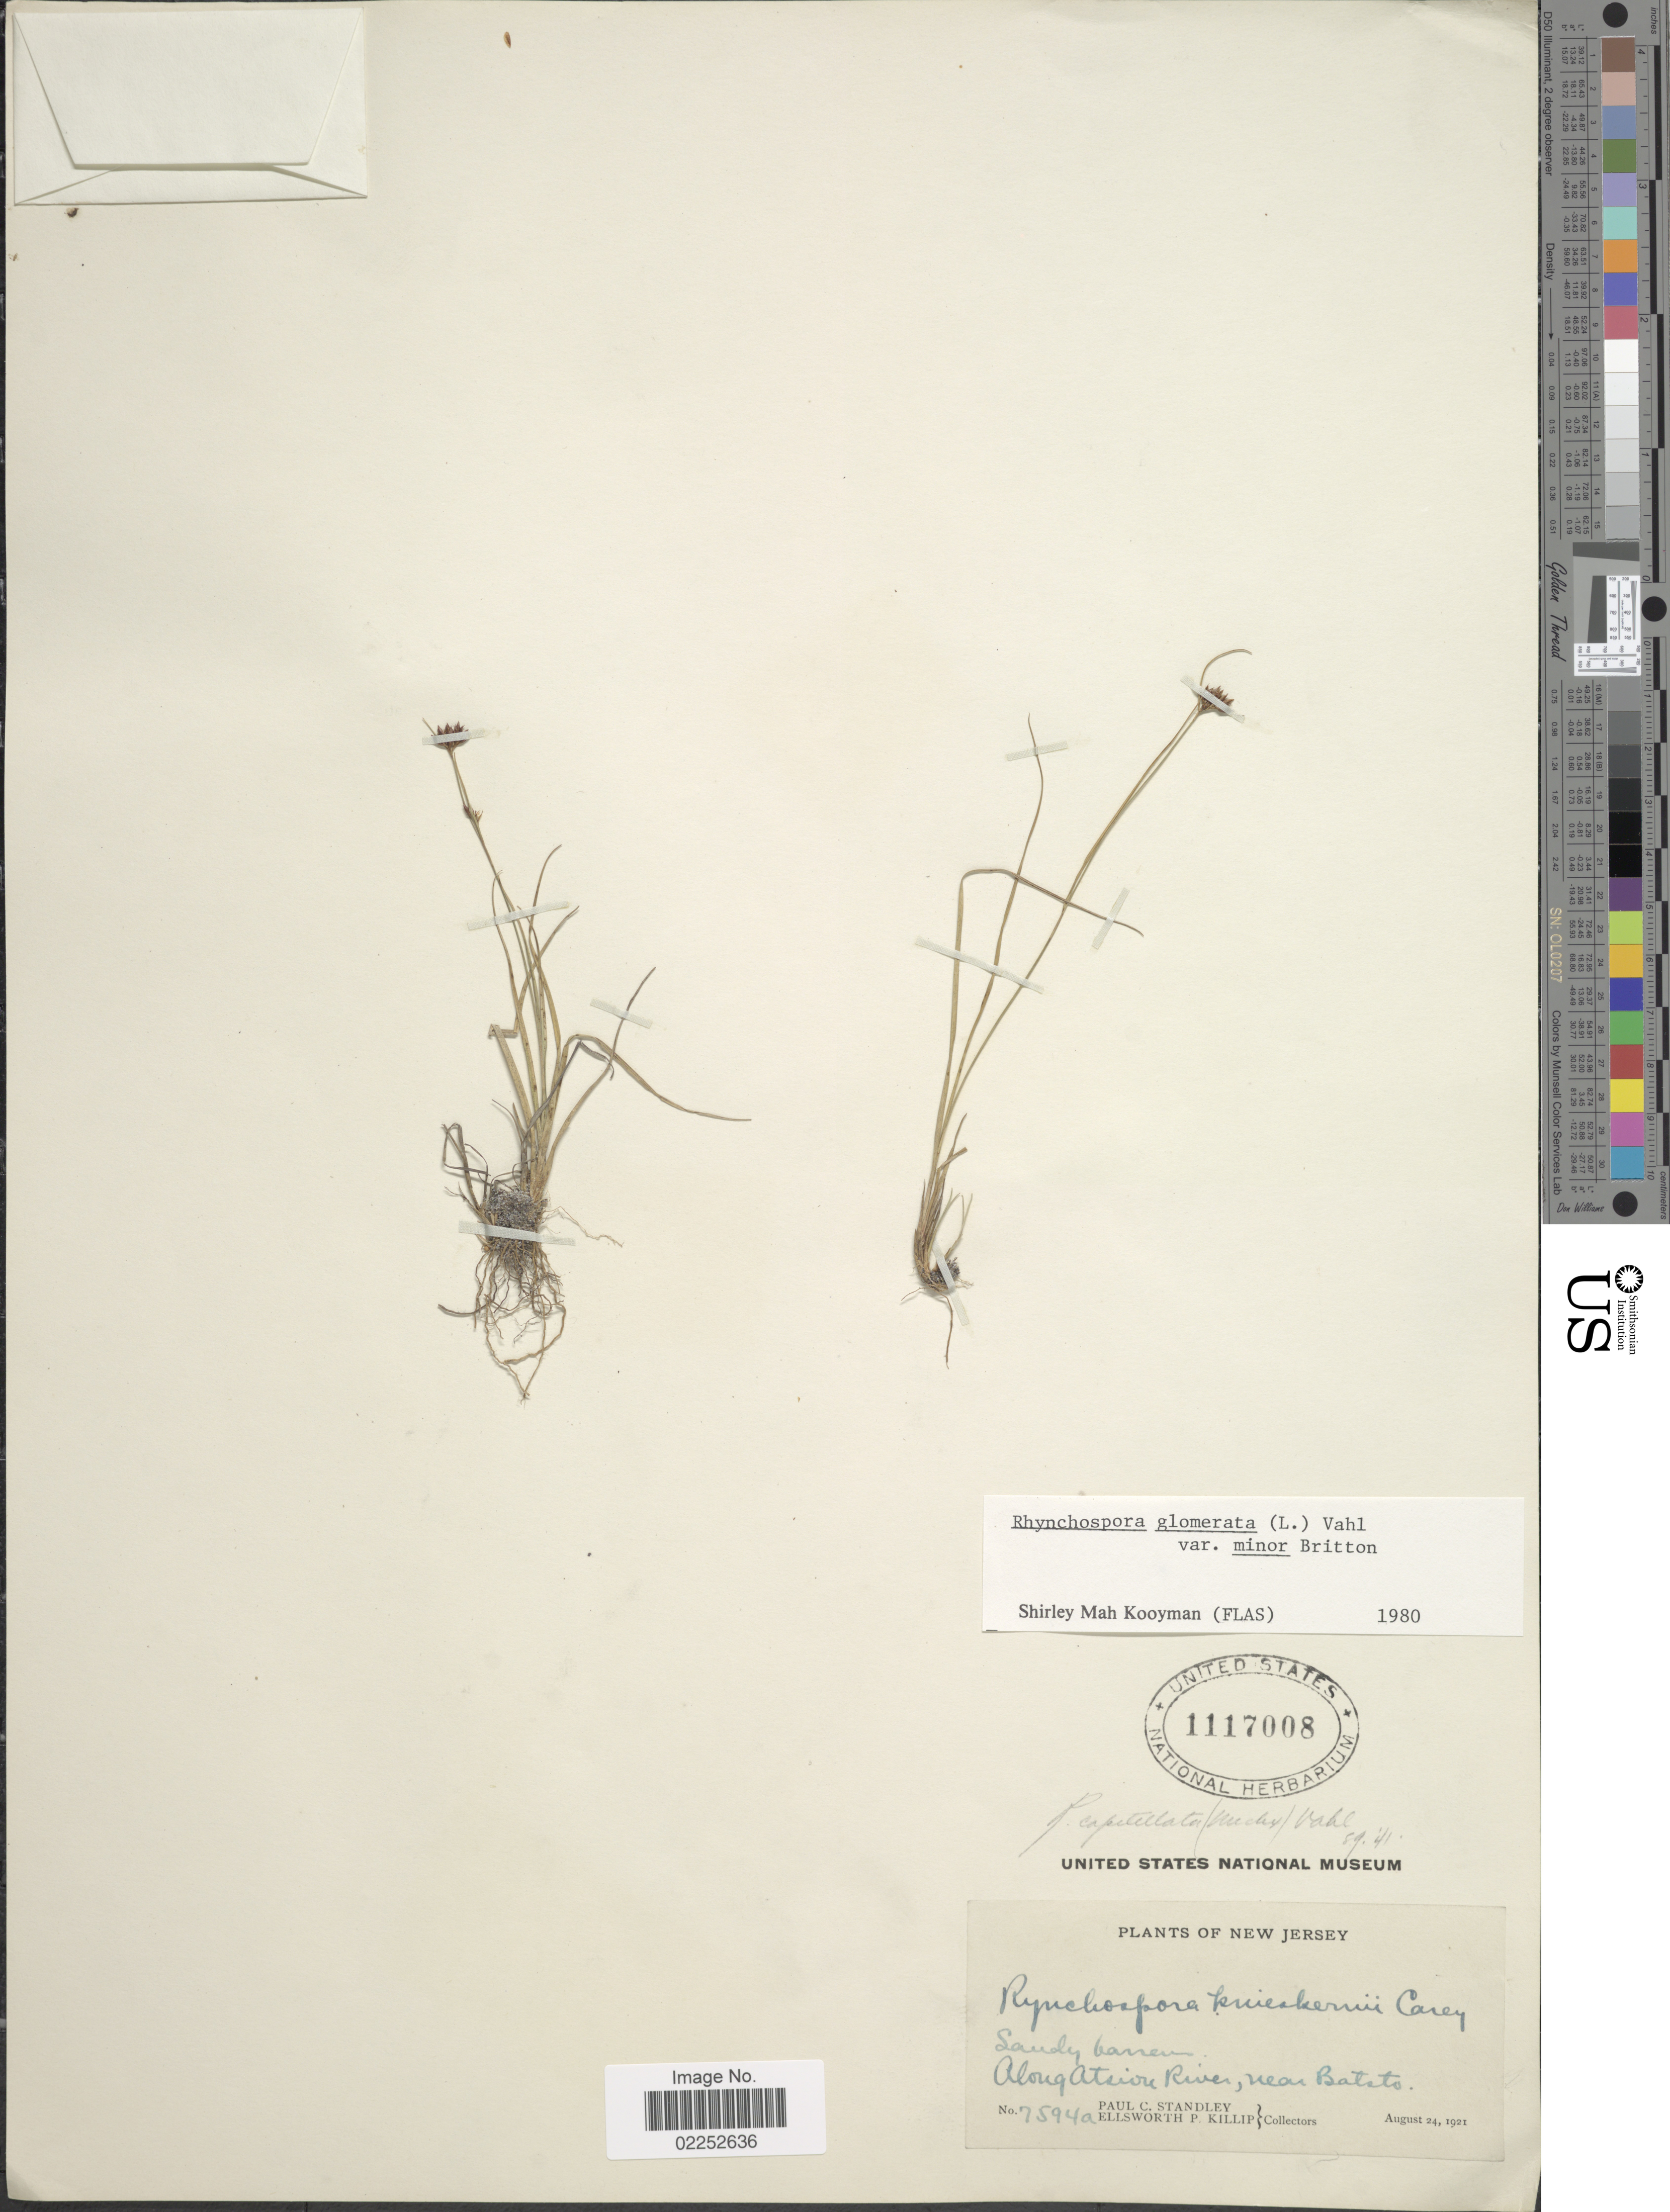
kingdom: Plantae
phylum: Tracheophyta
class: Liliopsida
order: Poales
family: Cyperaceae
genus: Rhynchospora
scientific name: Rhynchospora capitellata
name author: (Michx.) Vahl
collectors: P. C. Standley & E. P. Killip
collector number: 7594a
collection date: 1921-08-24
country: United States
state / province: New Jersey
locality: Sandy barren, Along Atsivu River, near Batsto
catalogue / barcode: US 1117008